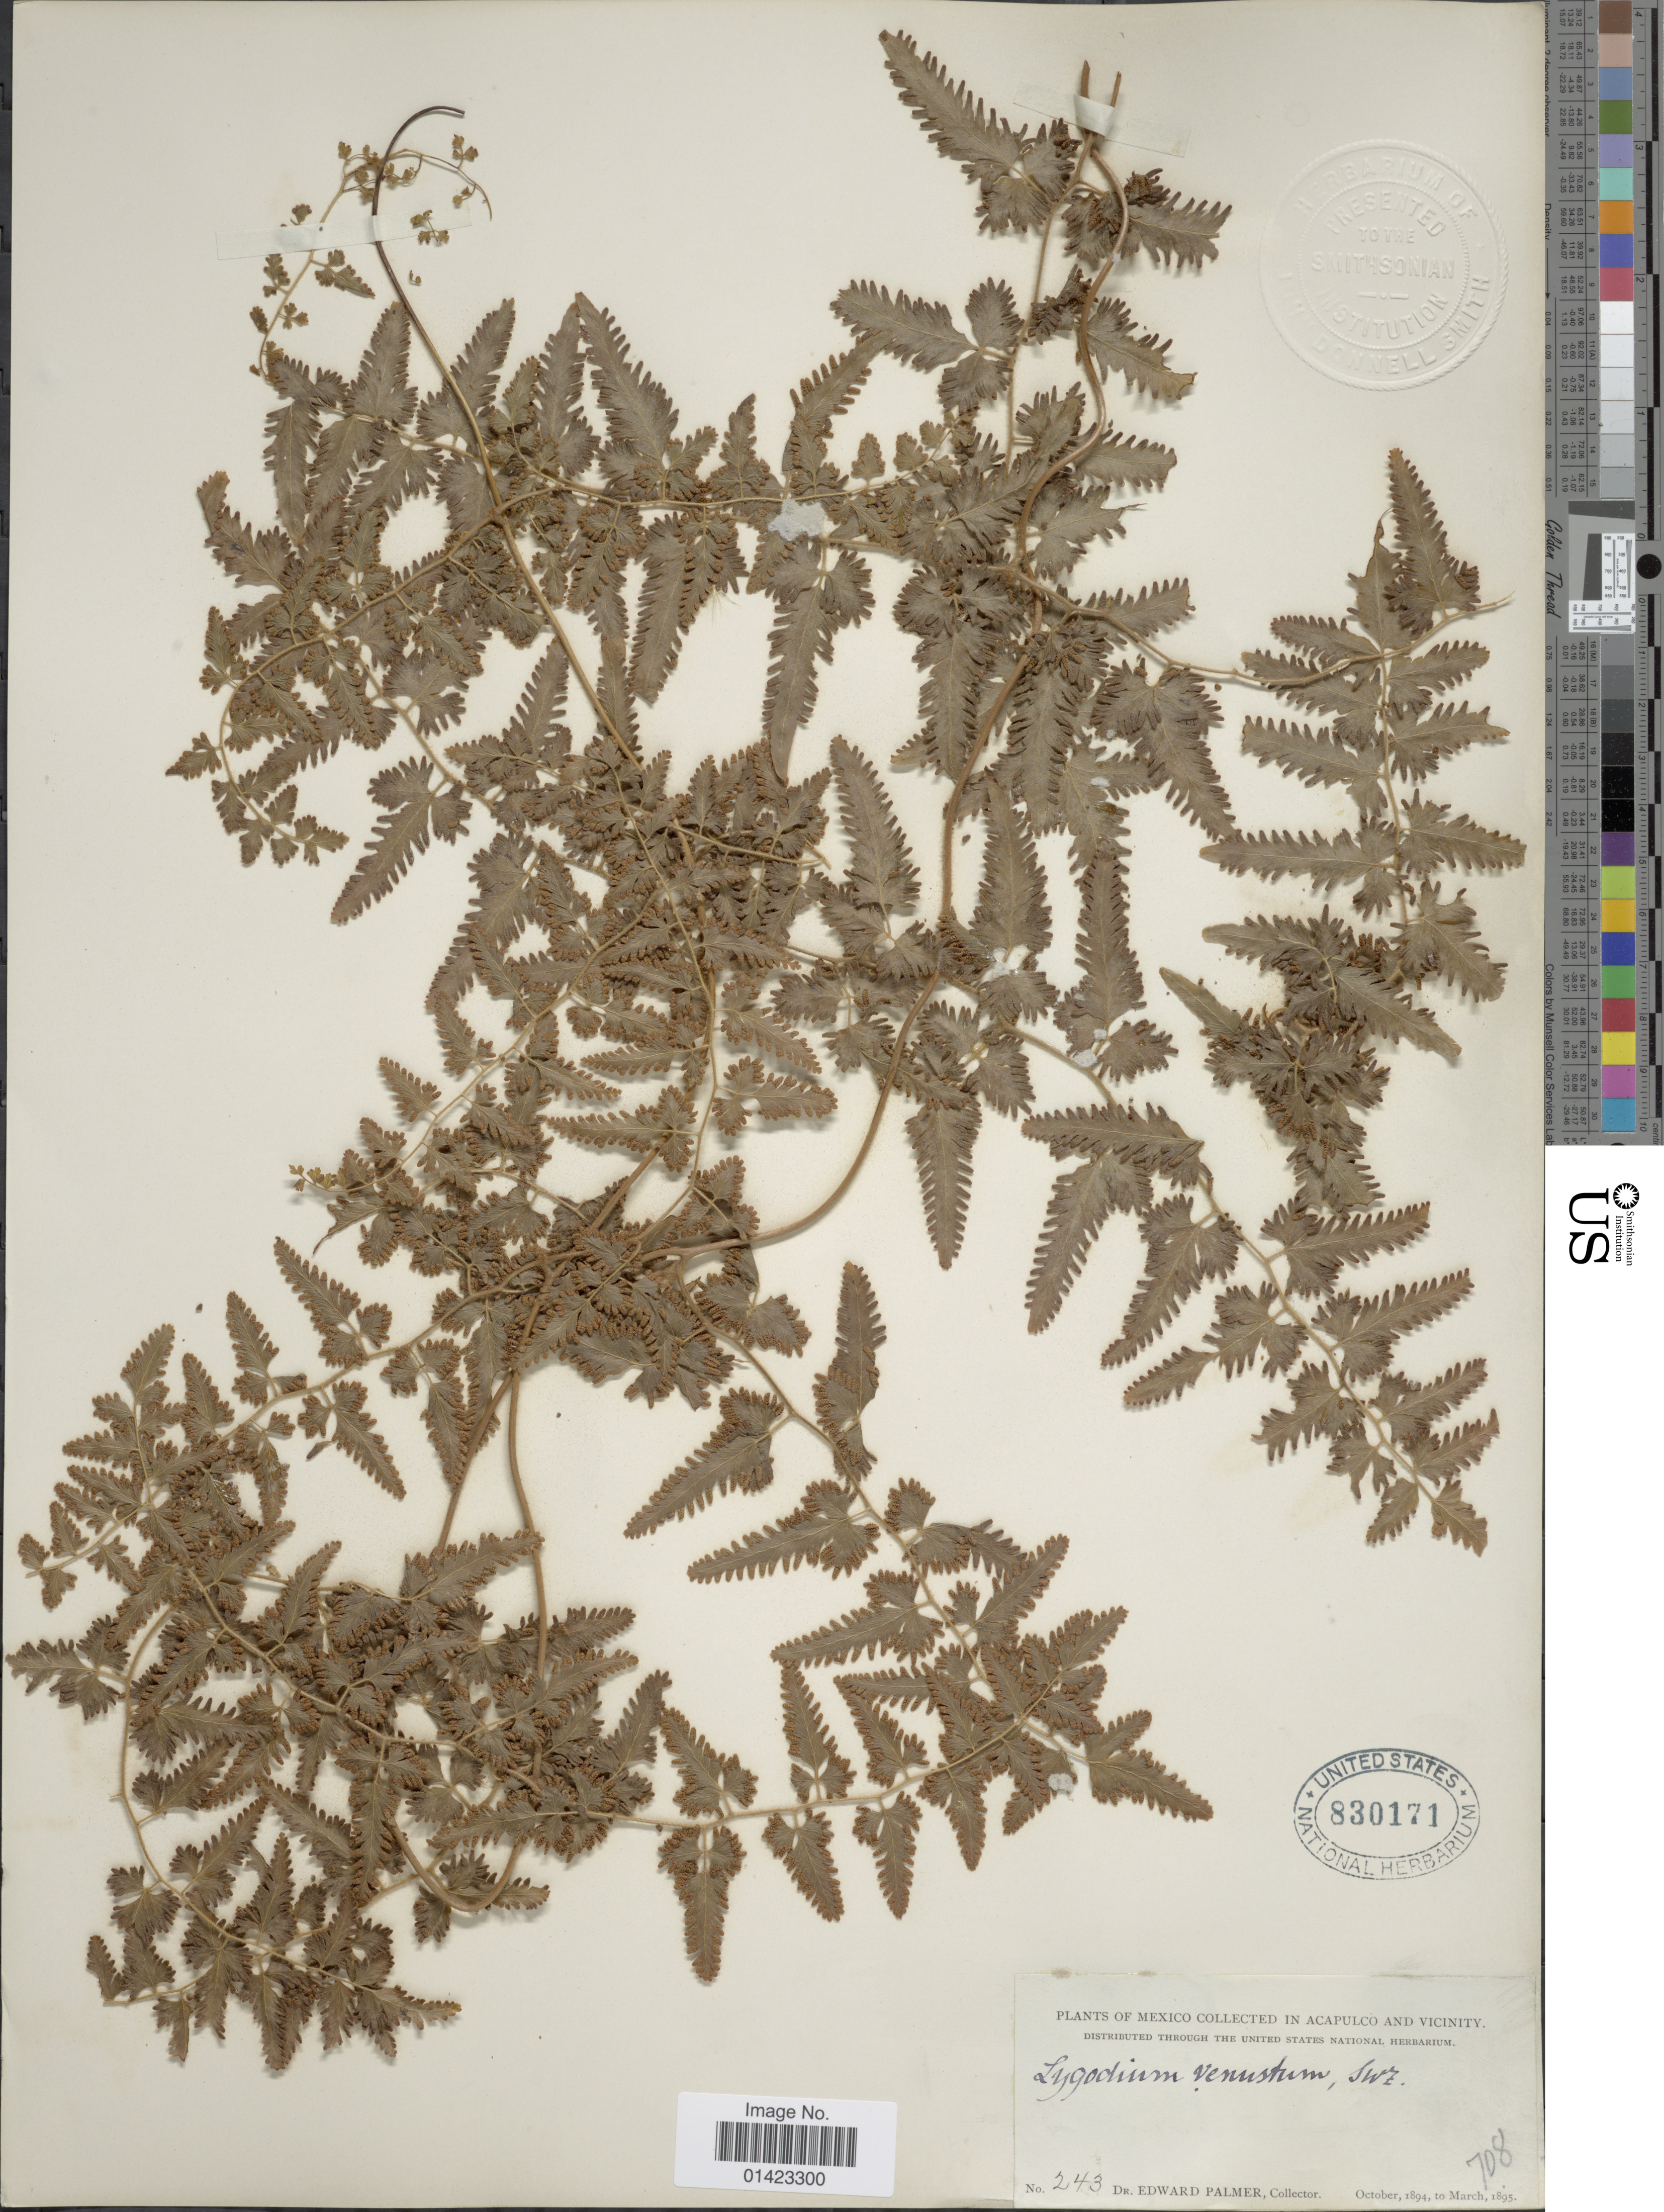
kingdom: Plantae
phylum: Tracheophyta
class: Polypodiopsida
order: Schizaeales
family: Lygodiaceae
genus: Lygodium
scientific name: Lygodium venustum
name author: Sw.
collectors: E. Palmer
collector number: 243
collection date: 1894-10/1895-03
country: Mexico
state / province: Guerrero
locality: Acapulco and vicinity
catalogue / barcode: US 830171